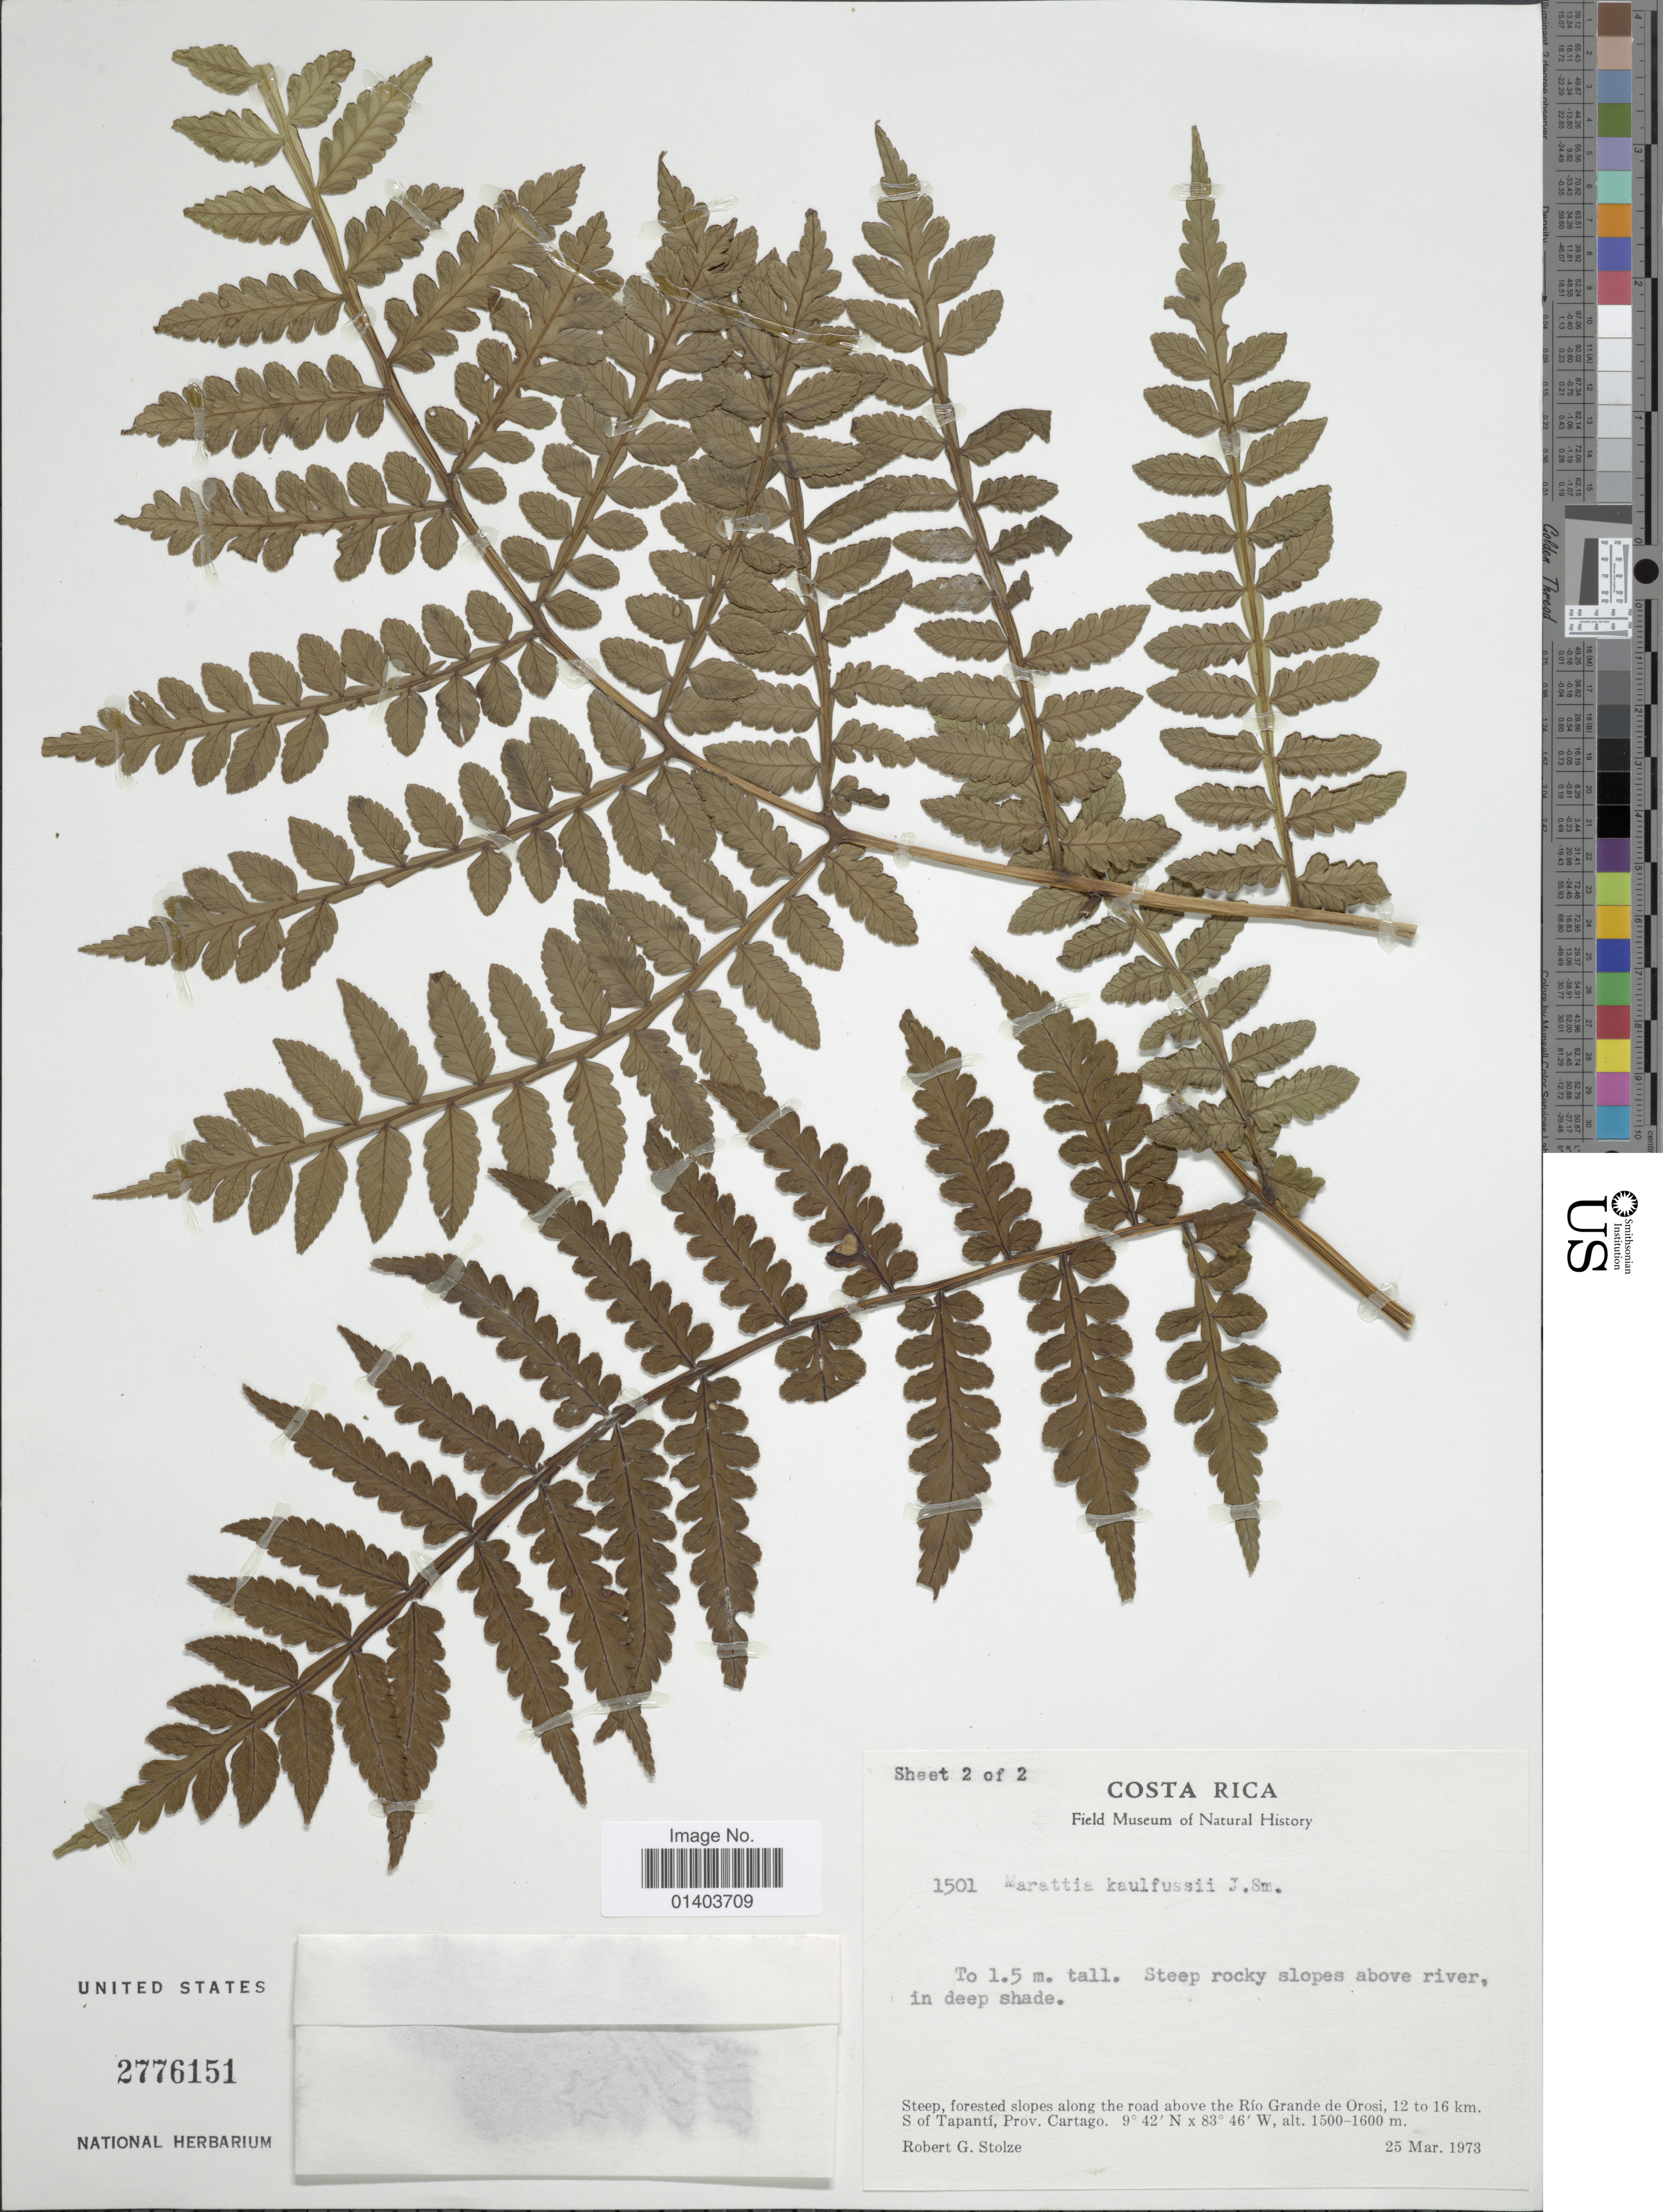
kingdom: Plantae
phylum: Tracheophyta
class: Polypodiopsida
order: Marattiales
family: Marattiaceae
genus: Eupodium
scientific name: Eupodium kaulfussii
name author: (J. Sm.) Hook.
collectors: R. G. Stolze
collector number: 1501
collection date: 1973-03-25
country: Costa Rica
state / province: Cartago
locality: Steep forested slopes along the road above the Río Grande de Orosi, 12 to 16 km, S of Tapanti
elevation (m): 1500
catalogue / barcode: US 2776151